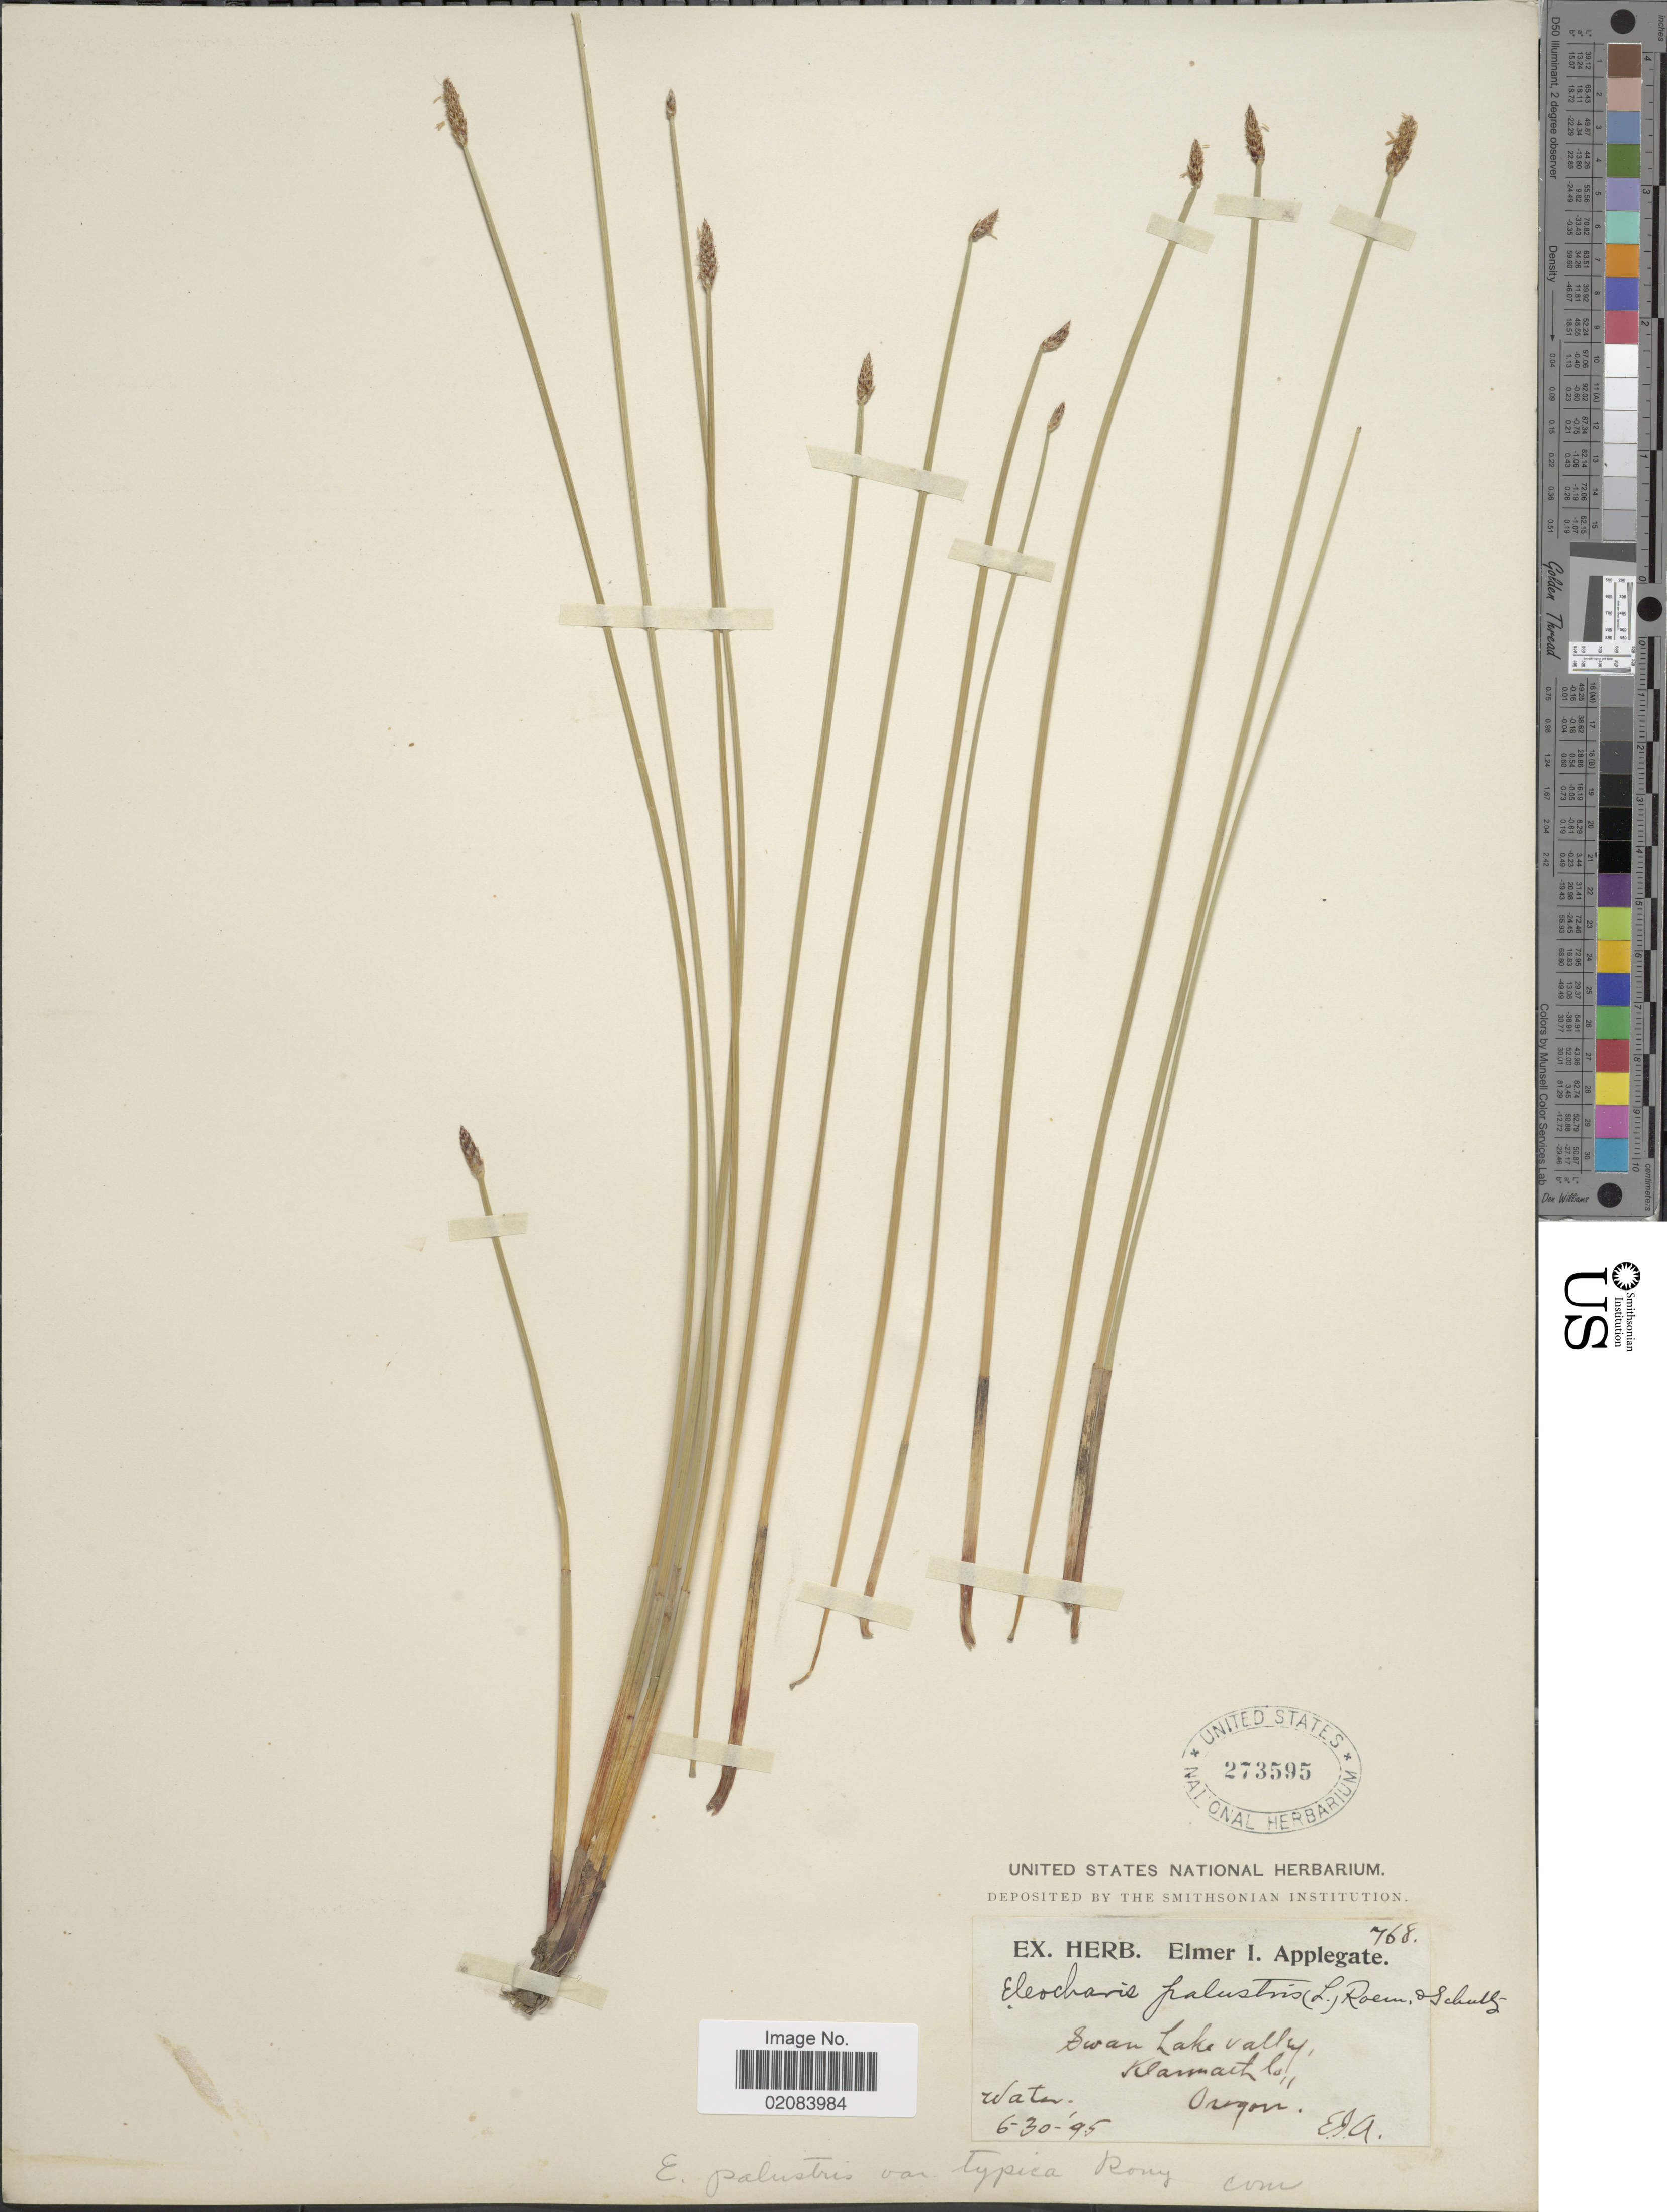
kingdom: Plantae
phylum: Tracheophyta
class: Liliopsida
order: Poales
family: Cyperaceae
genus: Eleocharis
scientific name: Eleocharis palustris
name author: (L.) Roem. & Schult.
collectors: E. I. Applegate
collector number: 768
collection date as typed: Transcribed d/m/y: 30/6/95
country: United States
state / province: Oregon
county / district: Klamath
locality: Swan Lake valley, Klamath Co. Oregon.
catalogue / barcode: US 273595